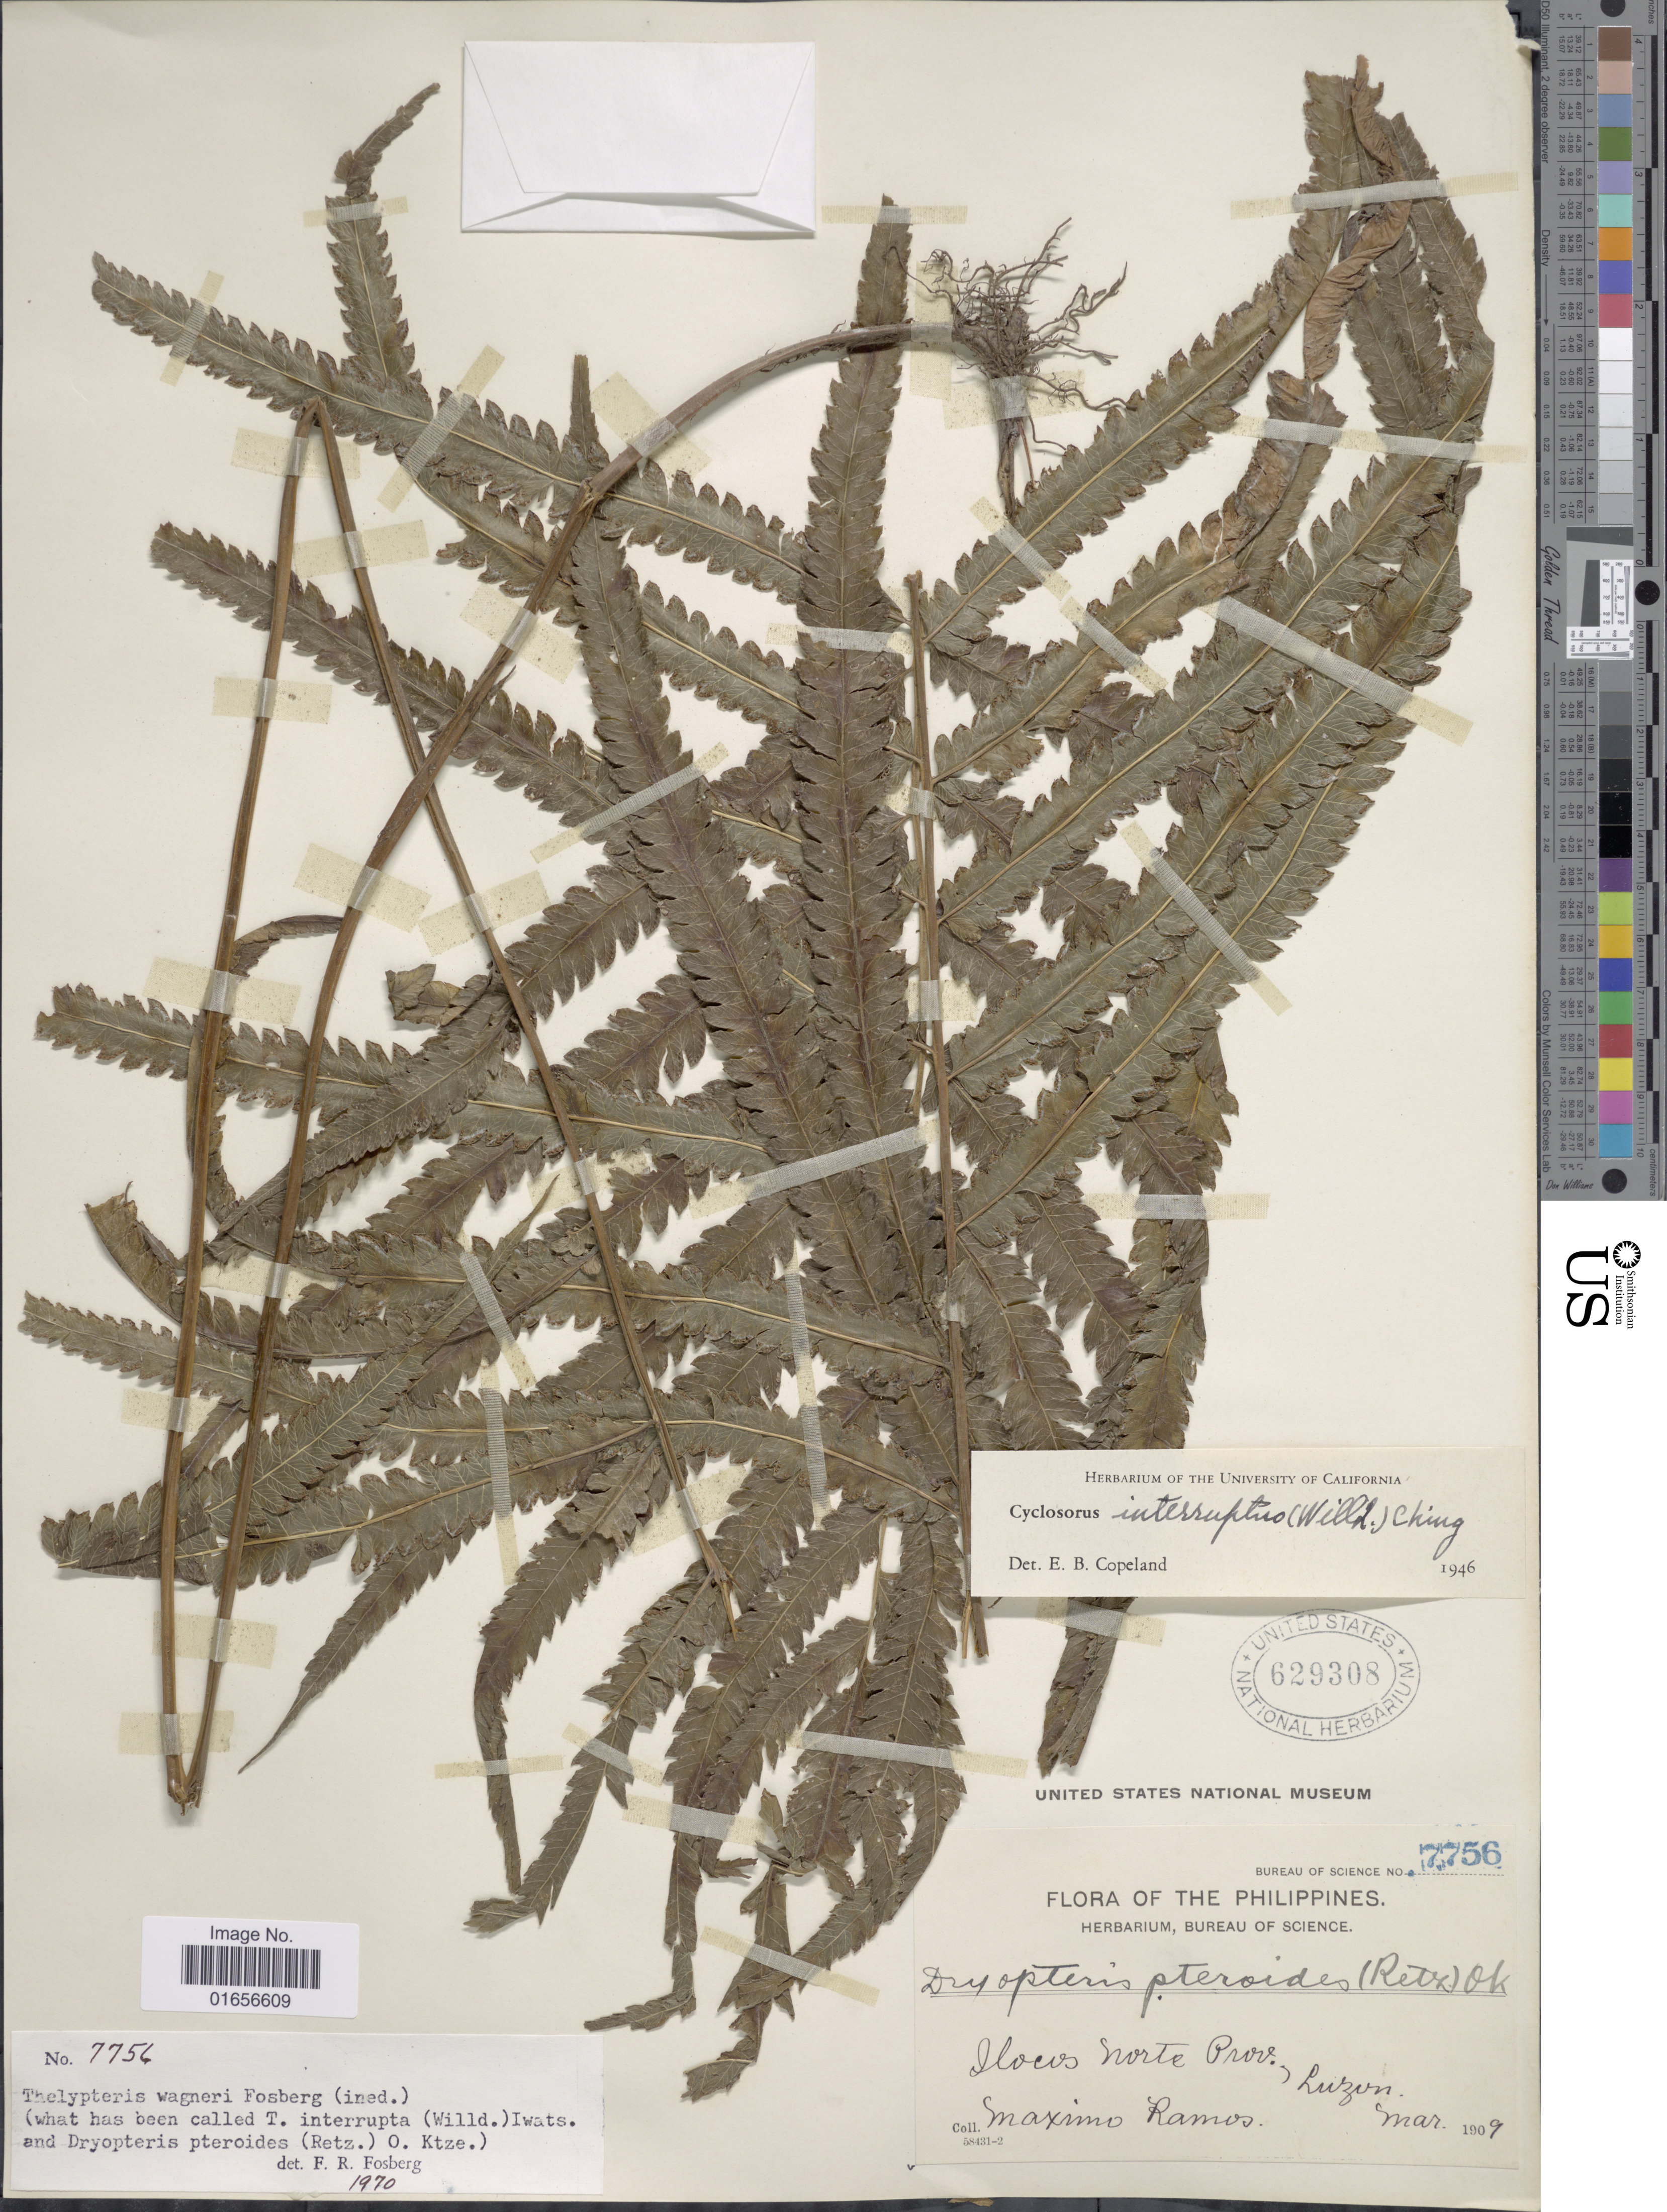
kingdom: Plantae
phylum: Tracheophyta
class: Polypodiopsida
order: Polypodiales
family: Thelypteridaceae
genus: Amphineuron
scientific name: Amphineuron terminans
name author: (J. Sm. ex Hook.) Holttum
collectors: M. Ramos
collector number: Bureau of Science 7756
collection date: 1909-03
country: Philippines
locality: The Philippines, Ilvevs Norte Prov., Luzon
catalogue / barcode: US 629308